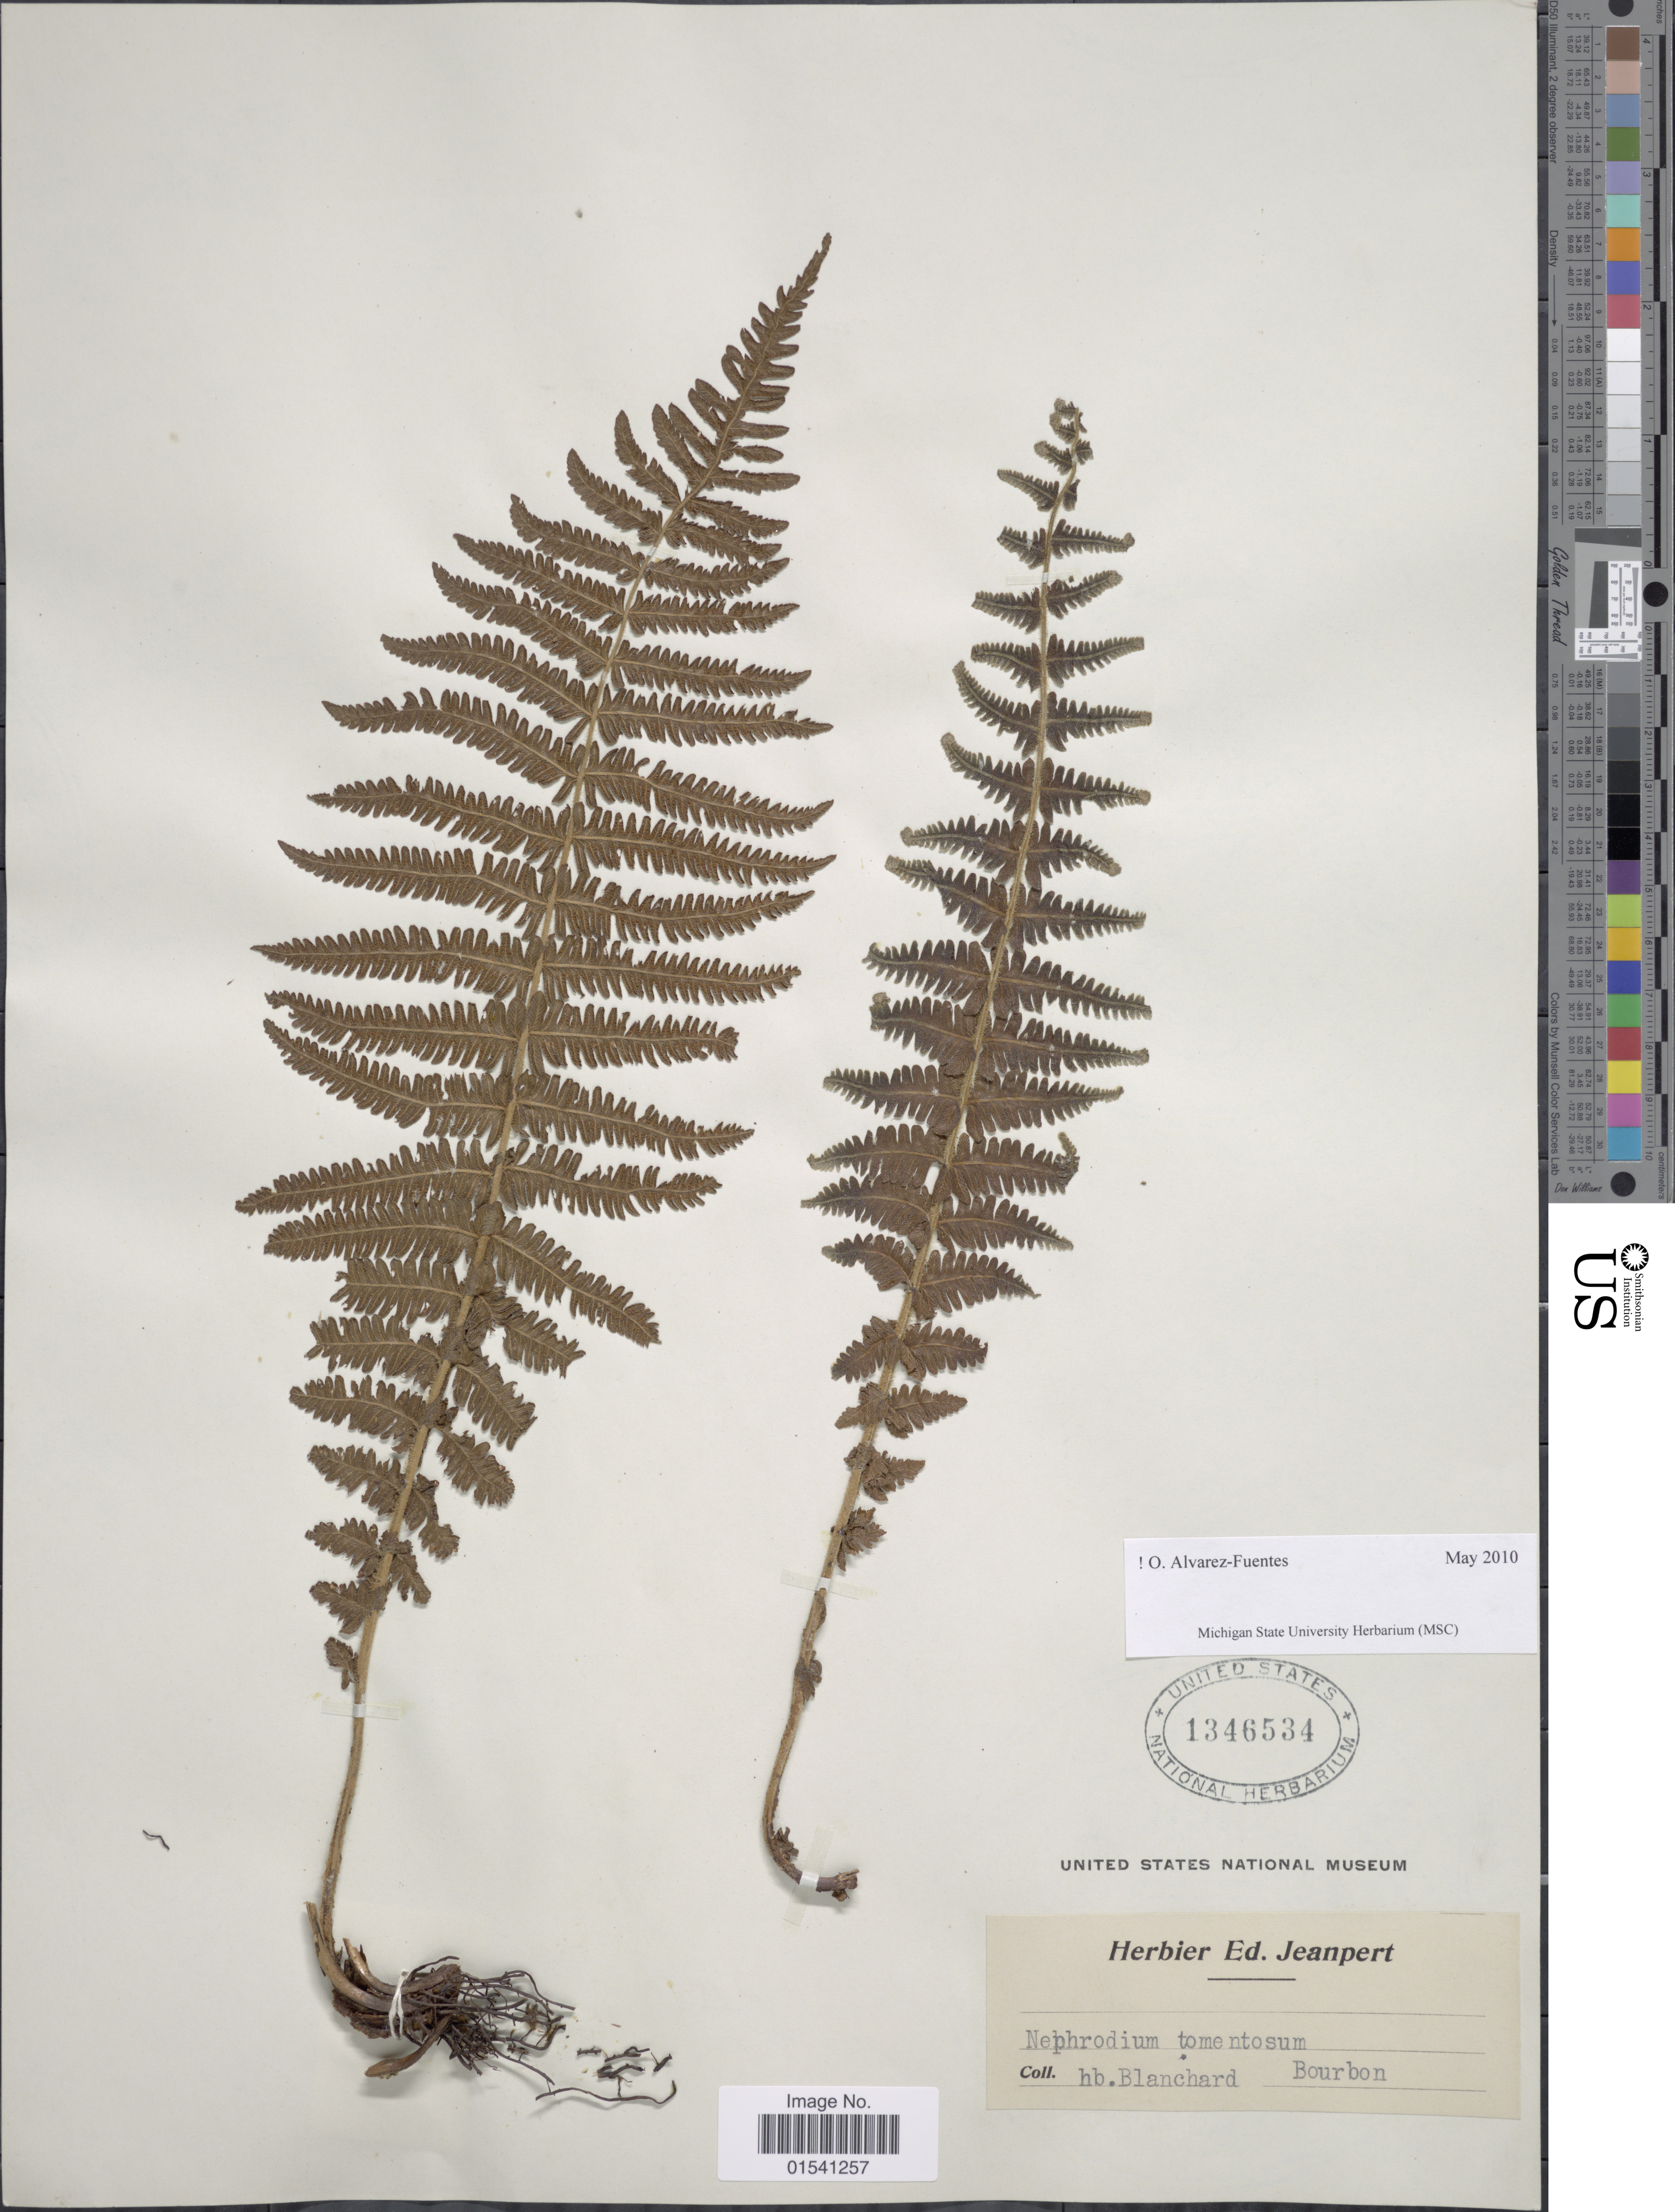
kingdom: Plantae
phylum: Tracheophyta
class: Polypodiopsida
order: Polypodiales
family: Thelypteridaceae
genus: Amauropelta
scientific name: Amauropelta tomentosa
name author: (Thouars) Holttum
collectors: ex herb. F. Blanchard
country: Reunion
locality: Bourbon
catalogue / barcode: US 1346534